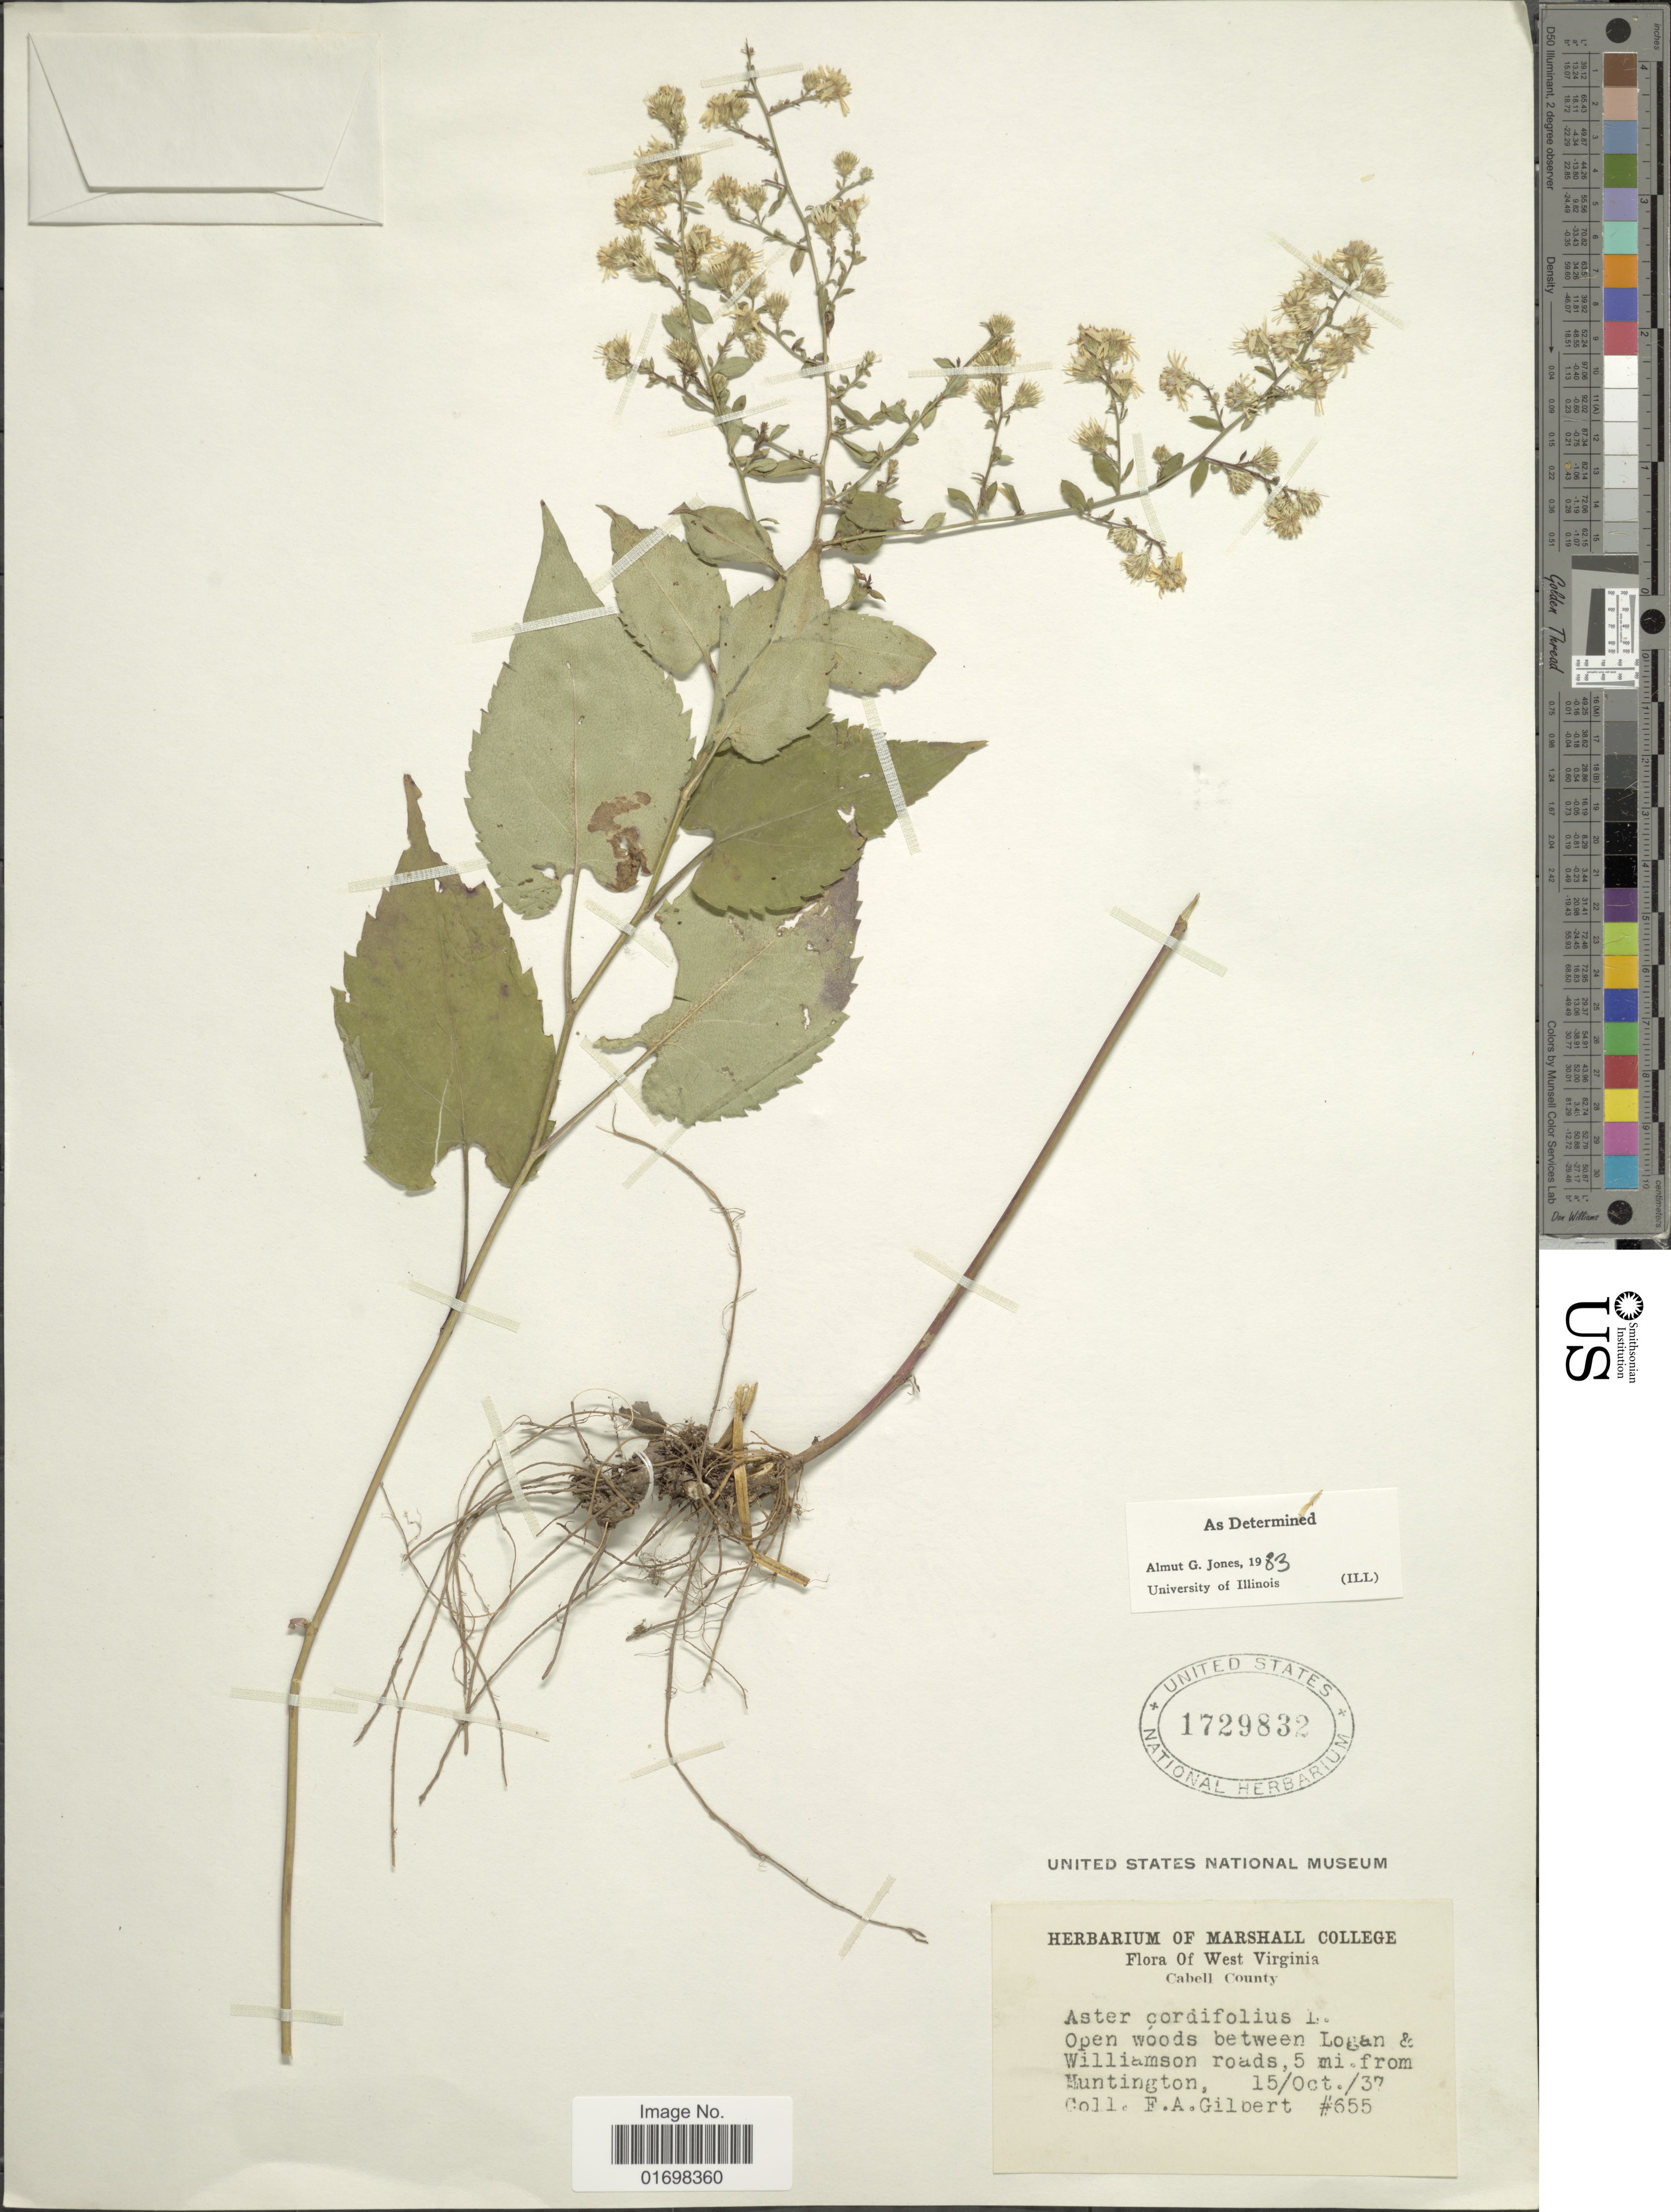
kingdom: Plantae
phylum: Tracheophyta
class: Magnoliopsida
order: Asterales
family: Asteraceae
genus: Symphyotrichum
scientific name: Symphyotrichum cordifolium var. cordifolium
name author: (L.) G.L. Nesom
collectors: F. A. Gilbert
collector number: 655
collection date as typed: Transcribed d/m/y: 15/10/37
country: United States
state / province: West Virginia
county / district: Cabell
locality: West Virginia. Cabell County. Williams roads, 5 mi. from Muntinton.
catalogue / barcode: US 1729832